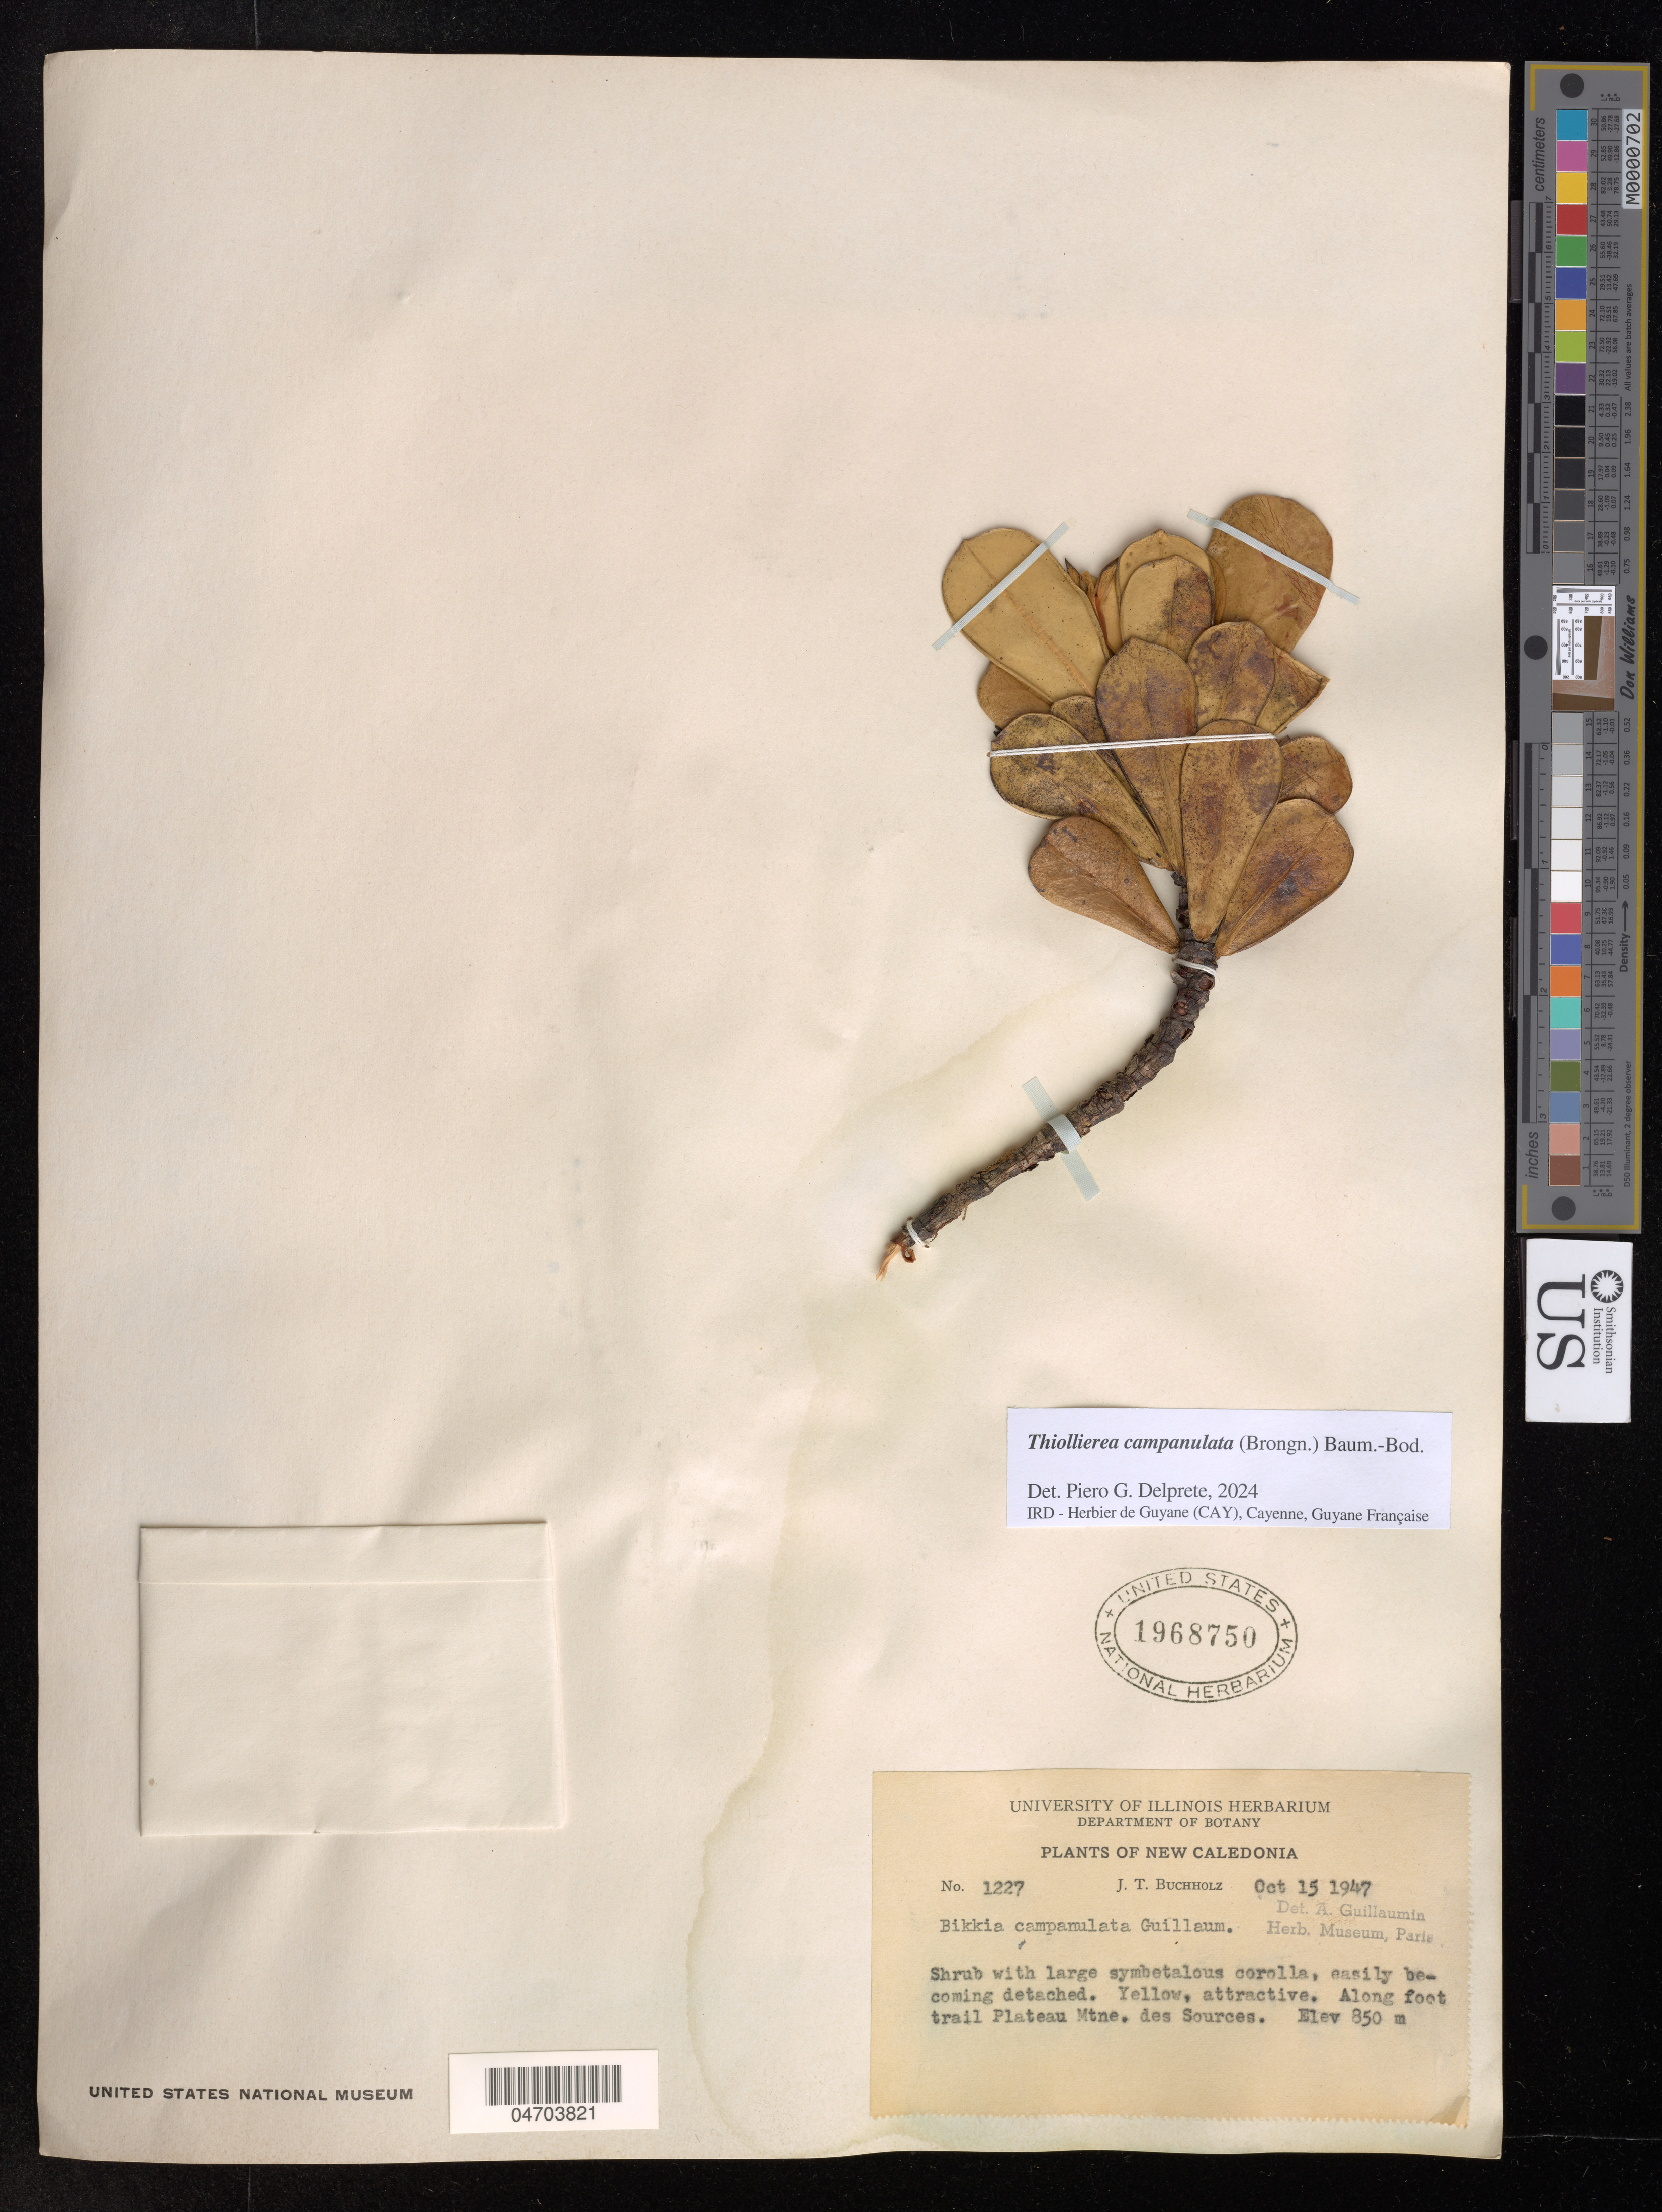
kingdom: Plantae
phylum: Tracheophyta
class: Magnoliopsida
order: Gentianales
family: Rubiaceae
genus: Thiollierea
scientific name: Thiollierea campanulata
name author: (Brongn.) Baum.-Bod.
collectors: J. Buchholz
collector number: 1227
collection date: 1947-10-15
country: New Caledonia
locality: Along foot trail Plateau Mtne. des Sources.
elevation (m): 850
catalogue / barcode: US 1968750